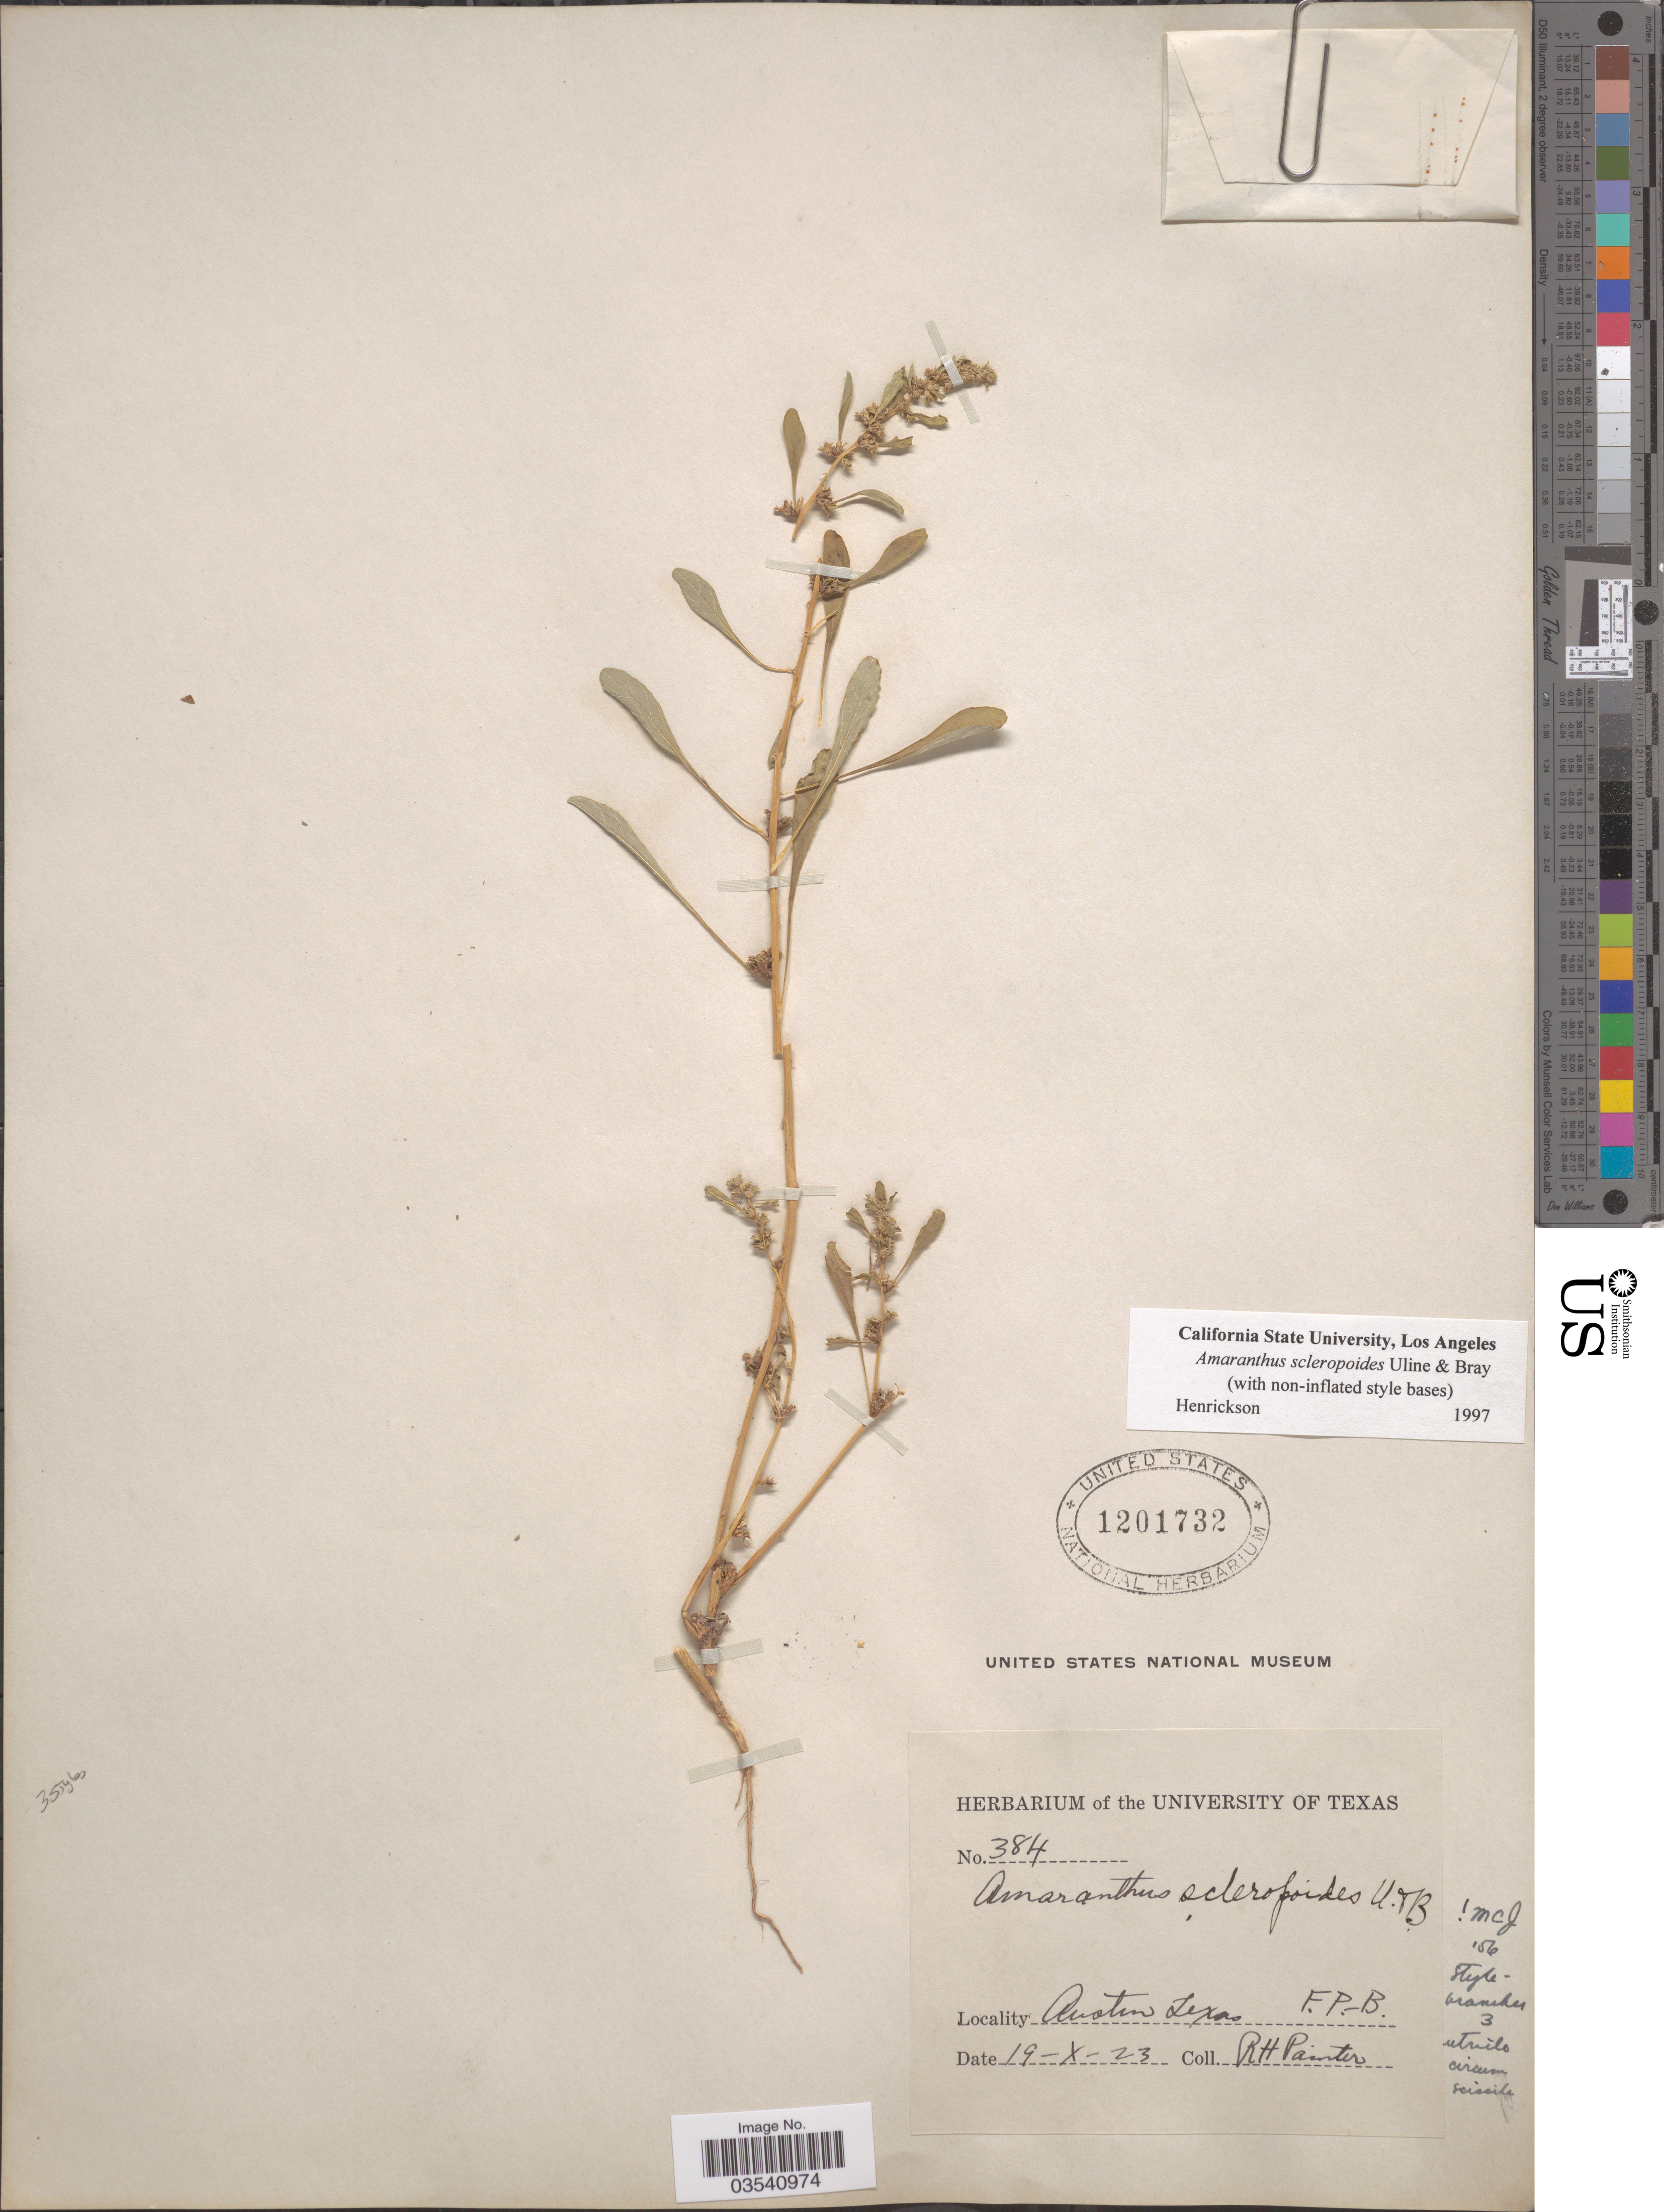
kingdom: Plantae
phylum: Tracheophyta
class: Magnoliopsida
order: Caryophyllales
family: Amaranthaceae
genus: Amaranthus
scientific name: Amaranthus scleropoides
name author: Uline & W.L. Bray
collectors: Painter, R. H.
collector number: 384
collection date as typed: Transcribed d/m/y: 19/10/23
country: United States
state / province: Texas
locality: Austin. F.P.-B. [unsure placement]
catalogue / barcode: US 1201732